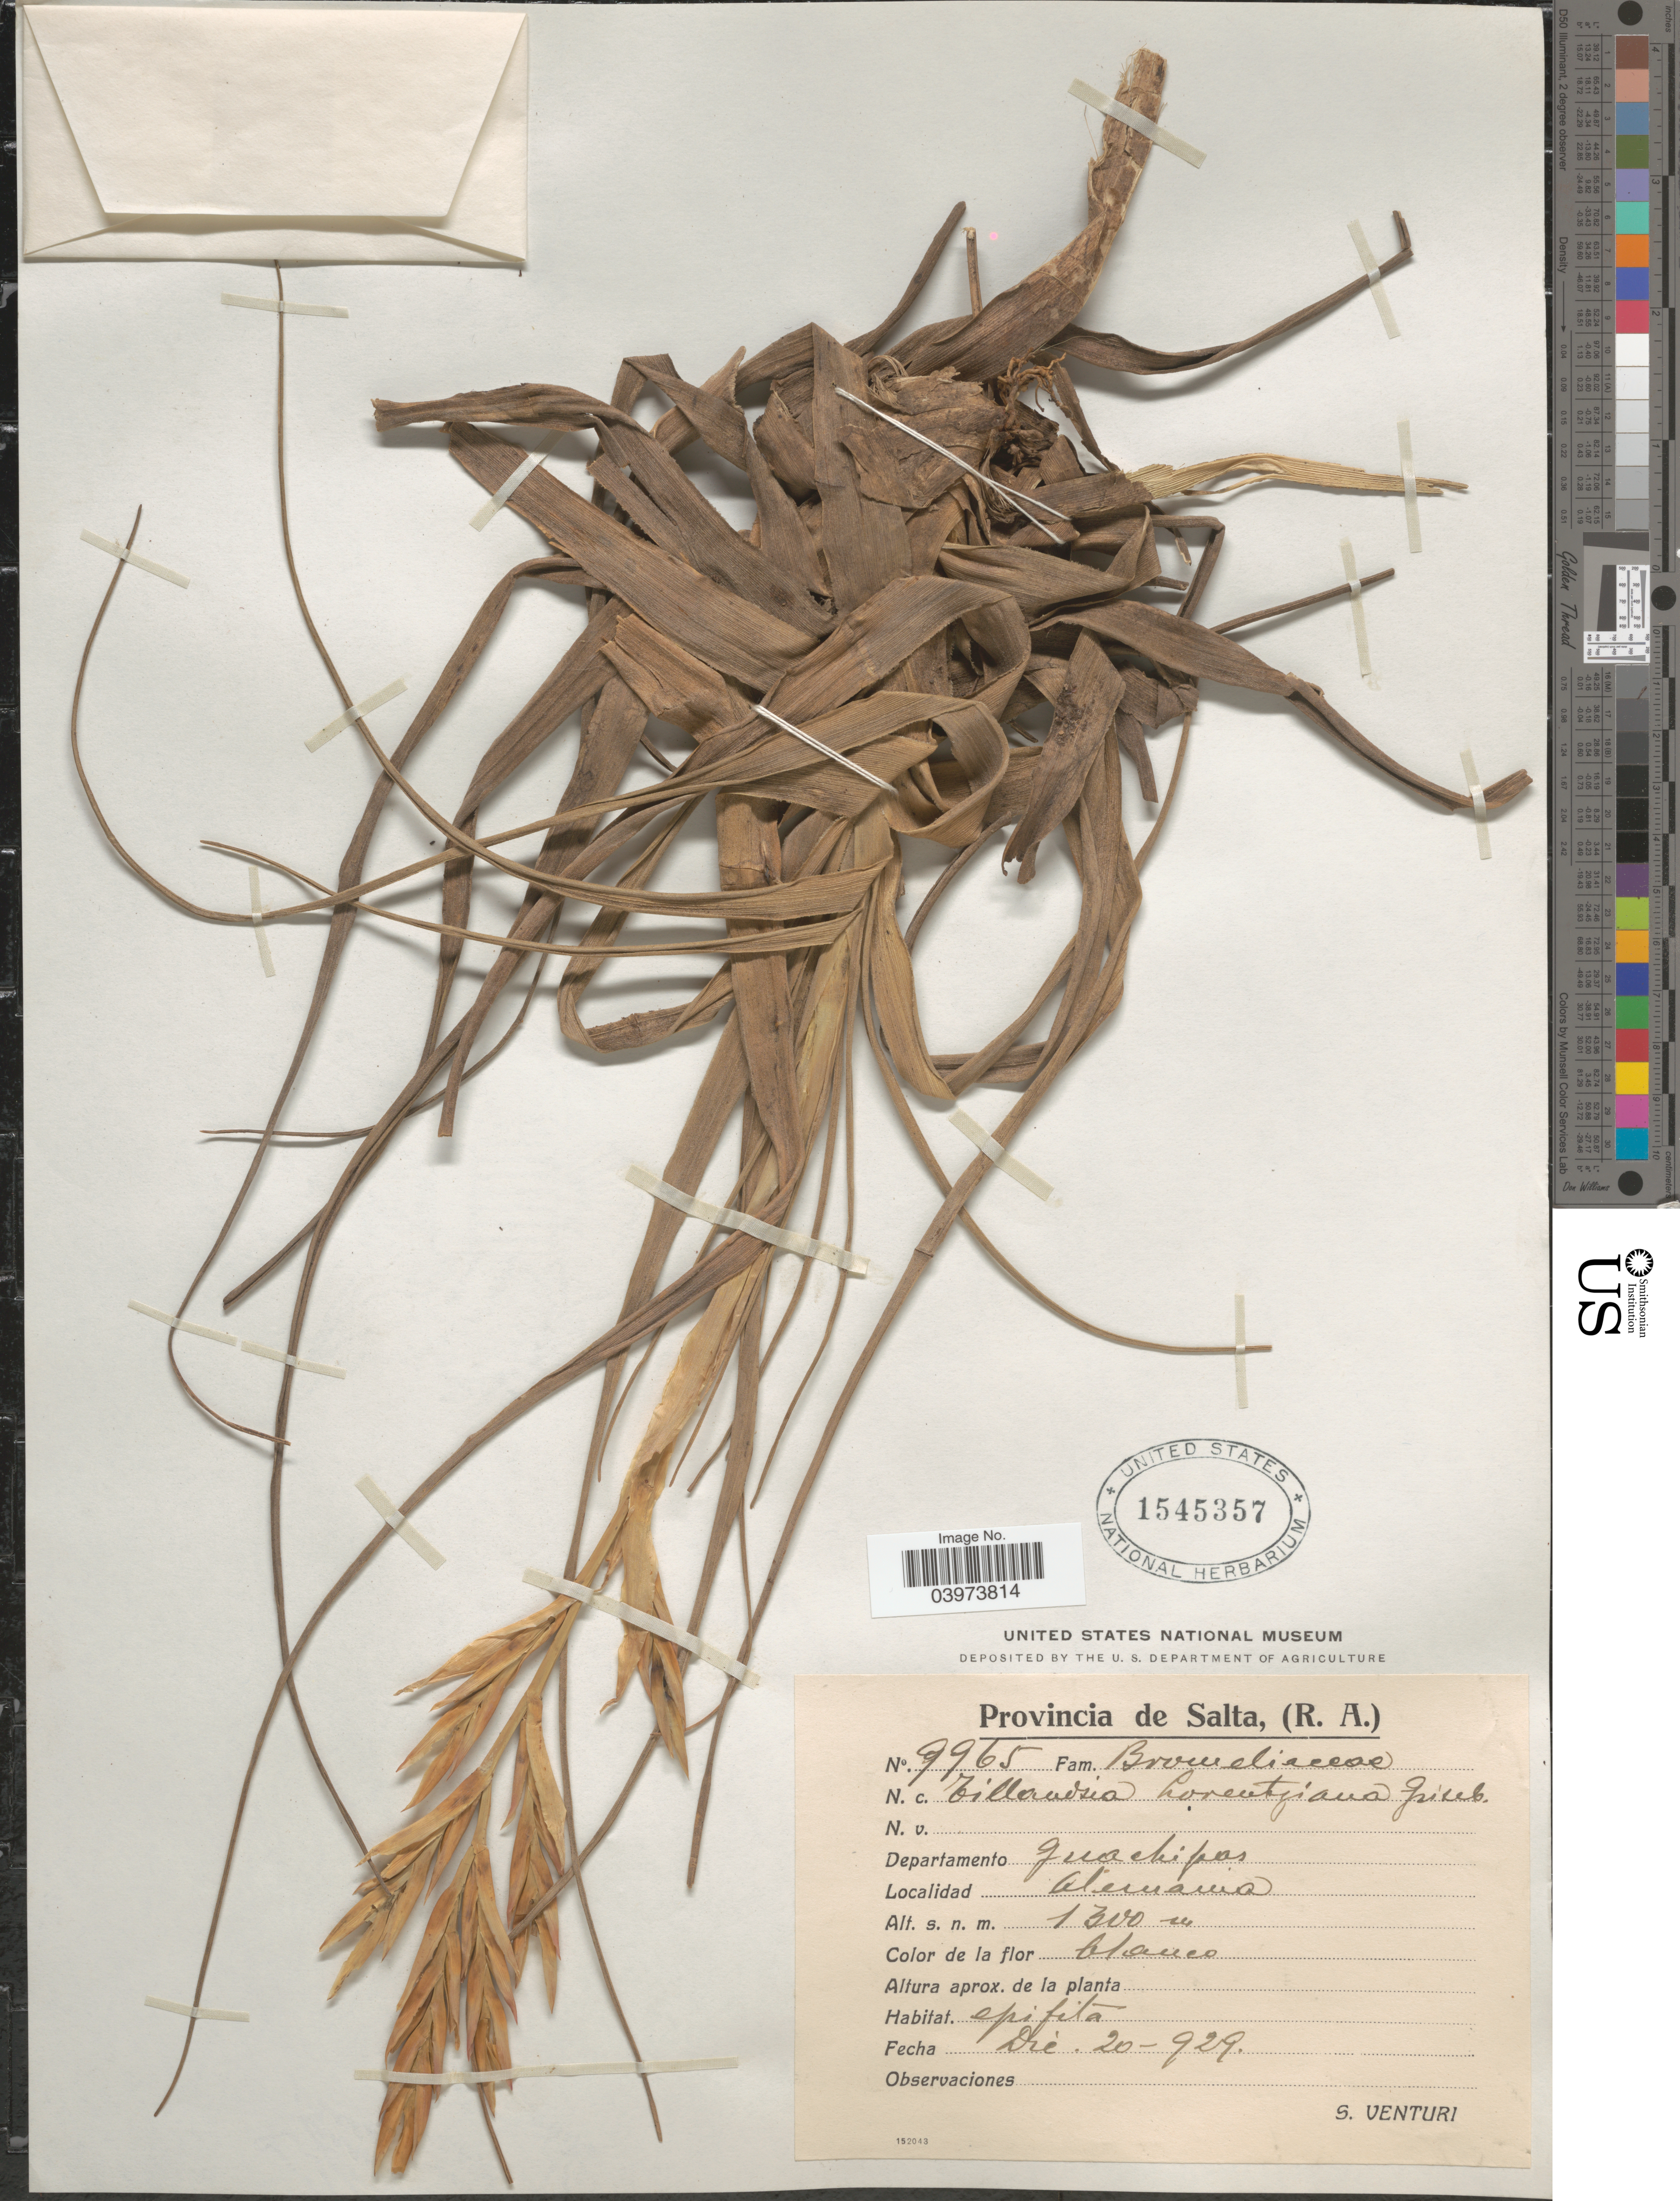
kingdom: Plantae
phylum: Tracheophyta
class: Liliopsida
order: Poales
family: Bromeliaceae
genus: Tillandsia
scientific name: Tillandsia lorentziana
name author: Griseb.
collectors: S. Venturi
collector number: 9965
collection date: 1929-12-20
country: Argentina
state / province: Salta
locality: Departamento Guachipas. Alemania.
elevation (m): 1300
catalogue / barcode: US 1545357